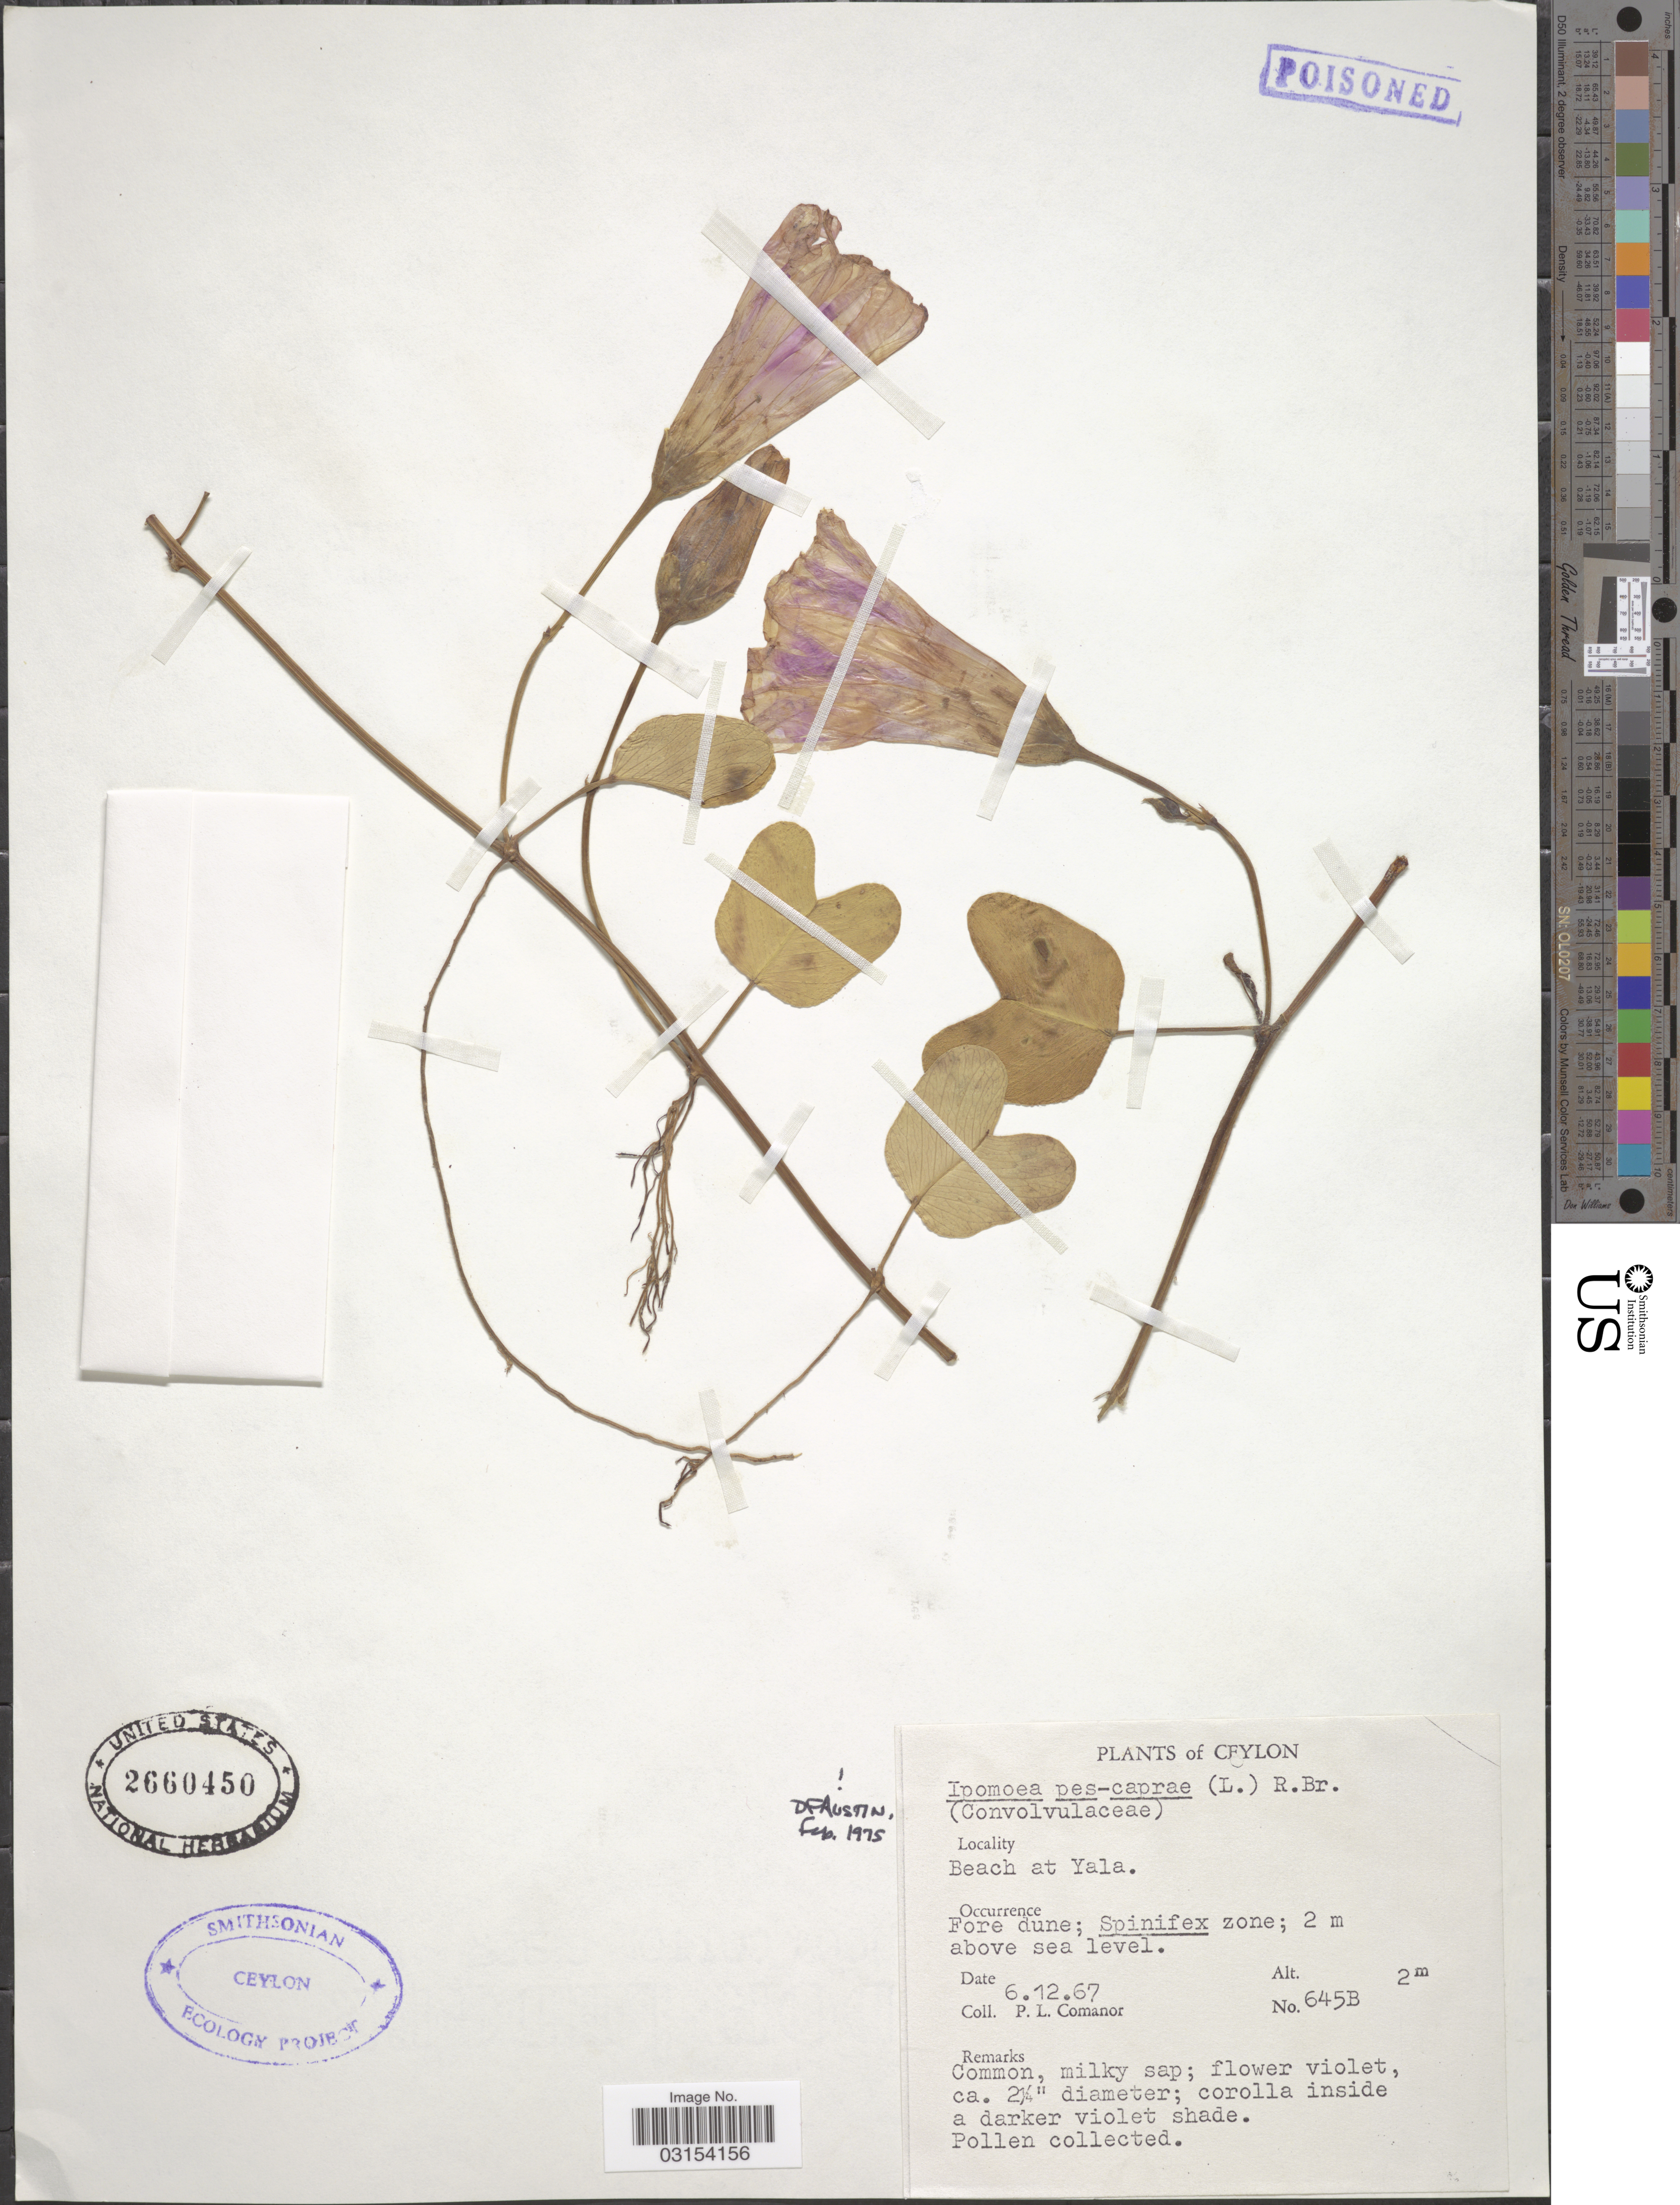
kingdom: Plantae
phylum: Tracheophyta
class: Magnoliopsida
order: Solanales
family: Convolvulaceae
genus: Ipomoea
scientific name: Ipomoea pes-caprae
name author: (L.) R. Br.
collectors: P. Comanor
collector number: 645B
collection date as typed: Transcribed d/m/y: 6/12/67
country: Sri Lanka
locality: Ceylon, beach at Yala.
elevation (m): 2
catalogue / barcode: US 2660450